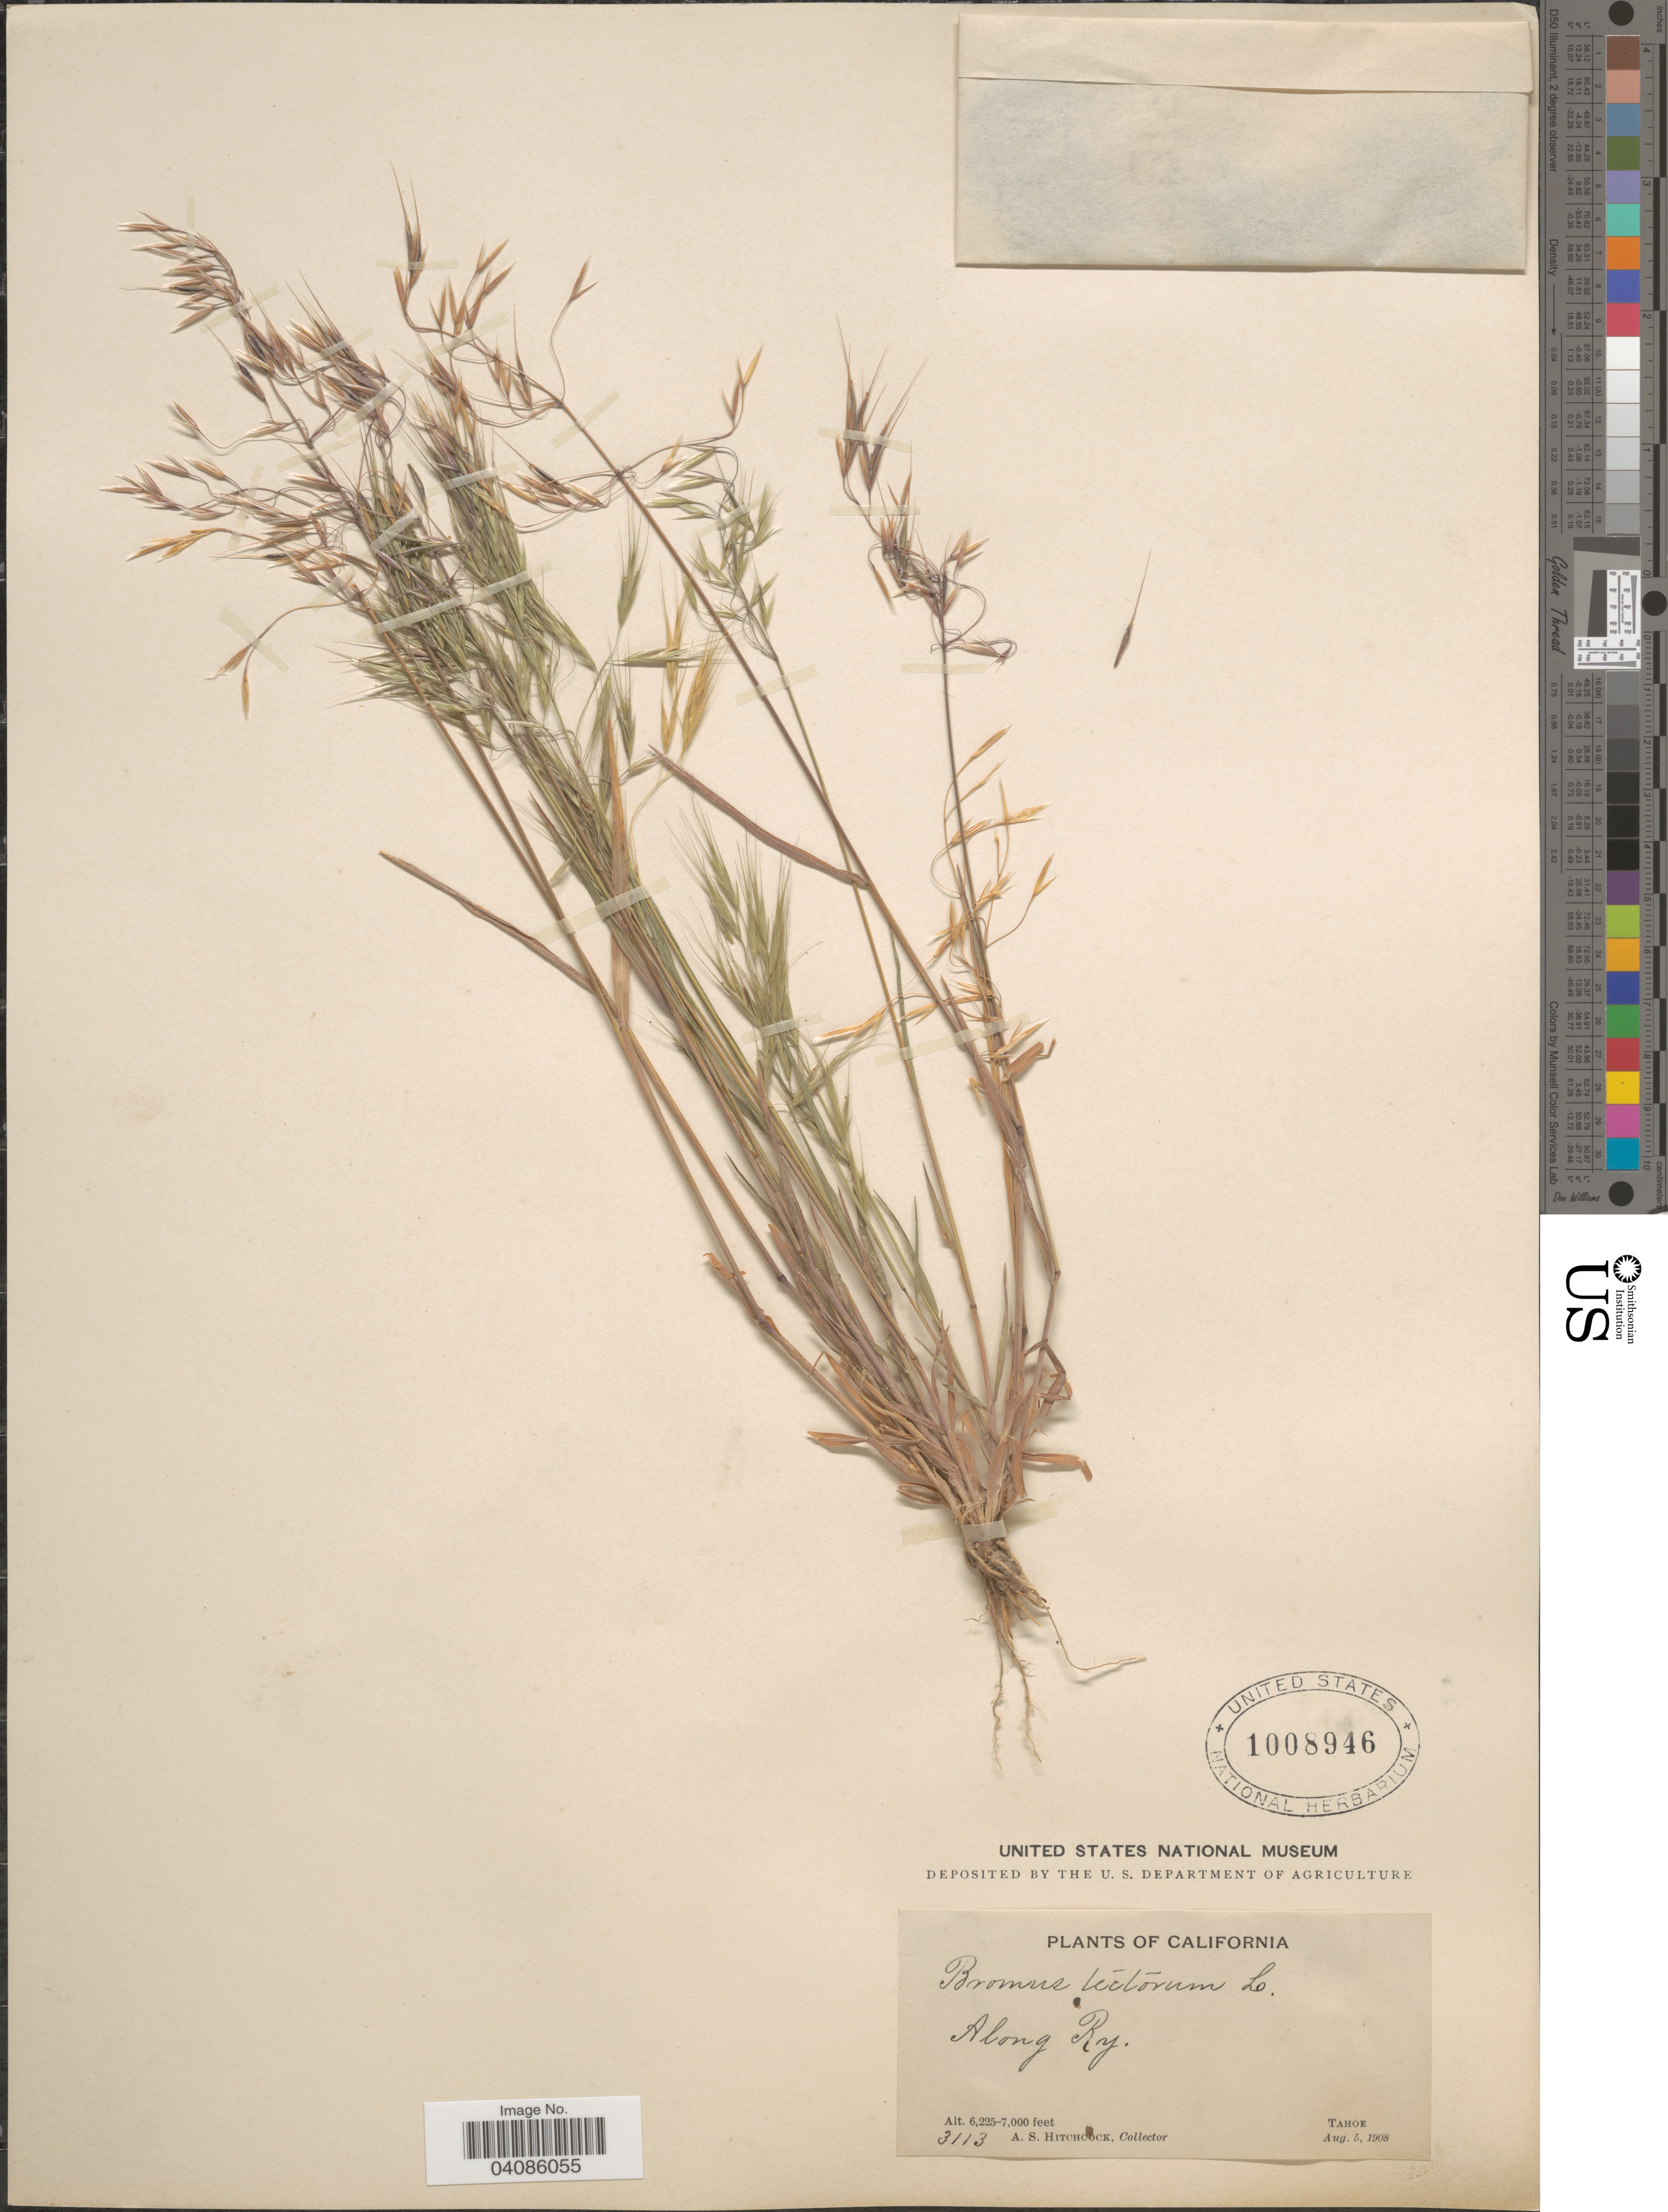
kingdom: Plantae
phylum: Tracheophyta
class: Liliopsida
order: Poales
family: Poaceae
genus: Bromus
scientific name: Bromus tectorum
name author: L.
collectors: A. S. Hitchcock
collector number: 3113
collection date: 1908-08-05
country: United States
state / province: California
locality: Along Ry. Tahoe.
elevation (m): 1897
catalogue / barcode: US 1008946